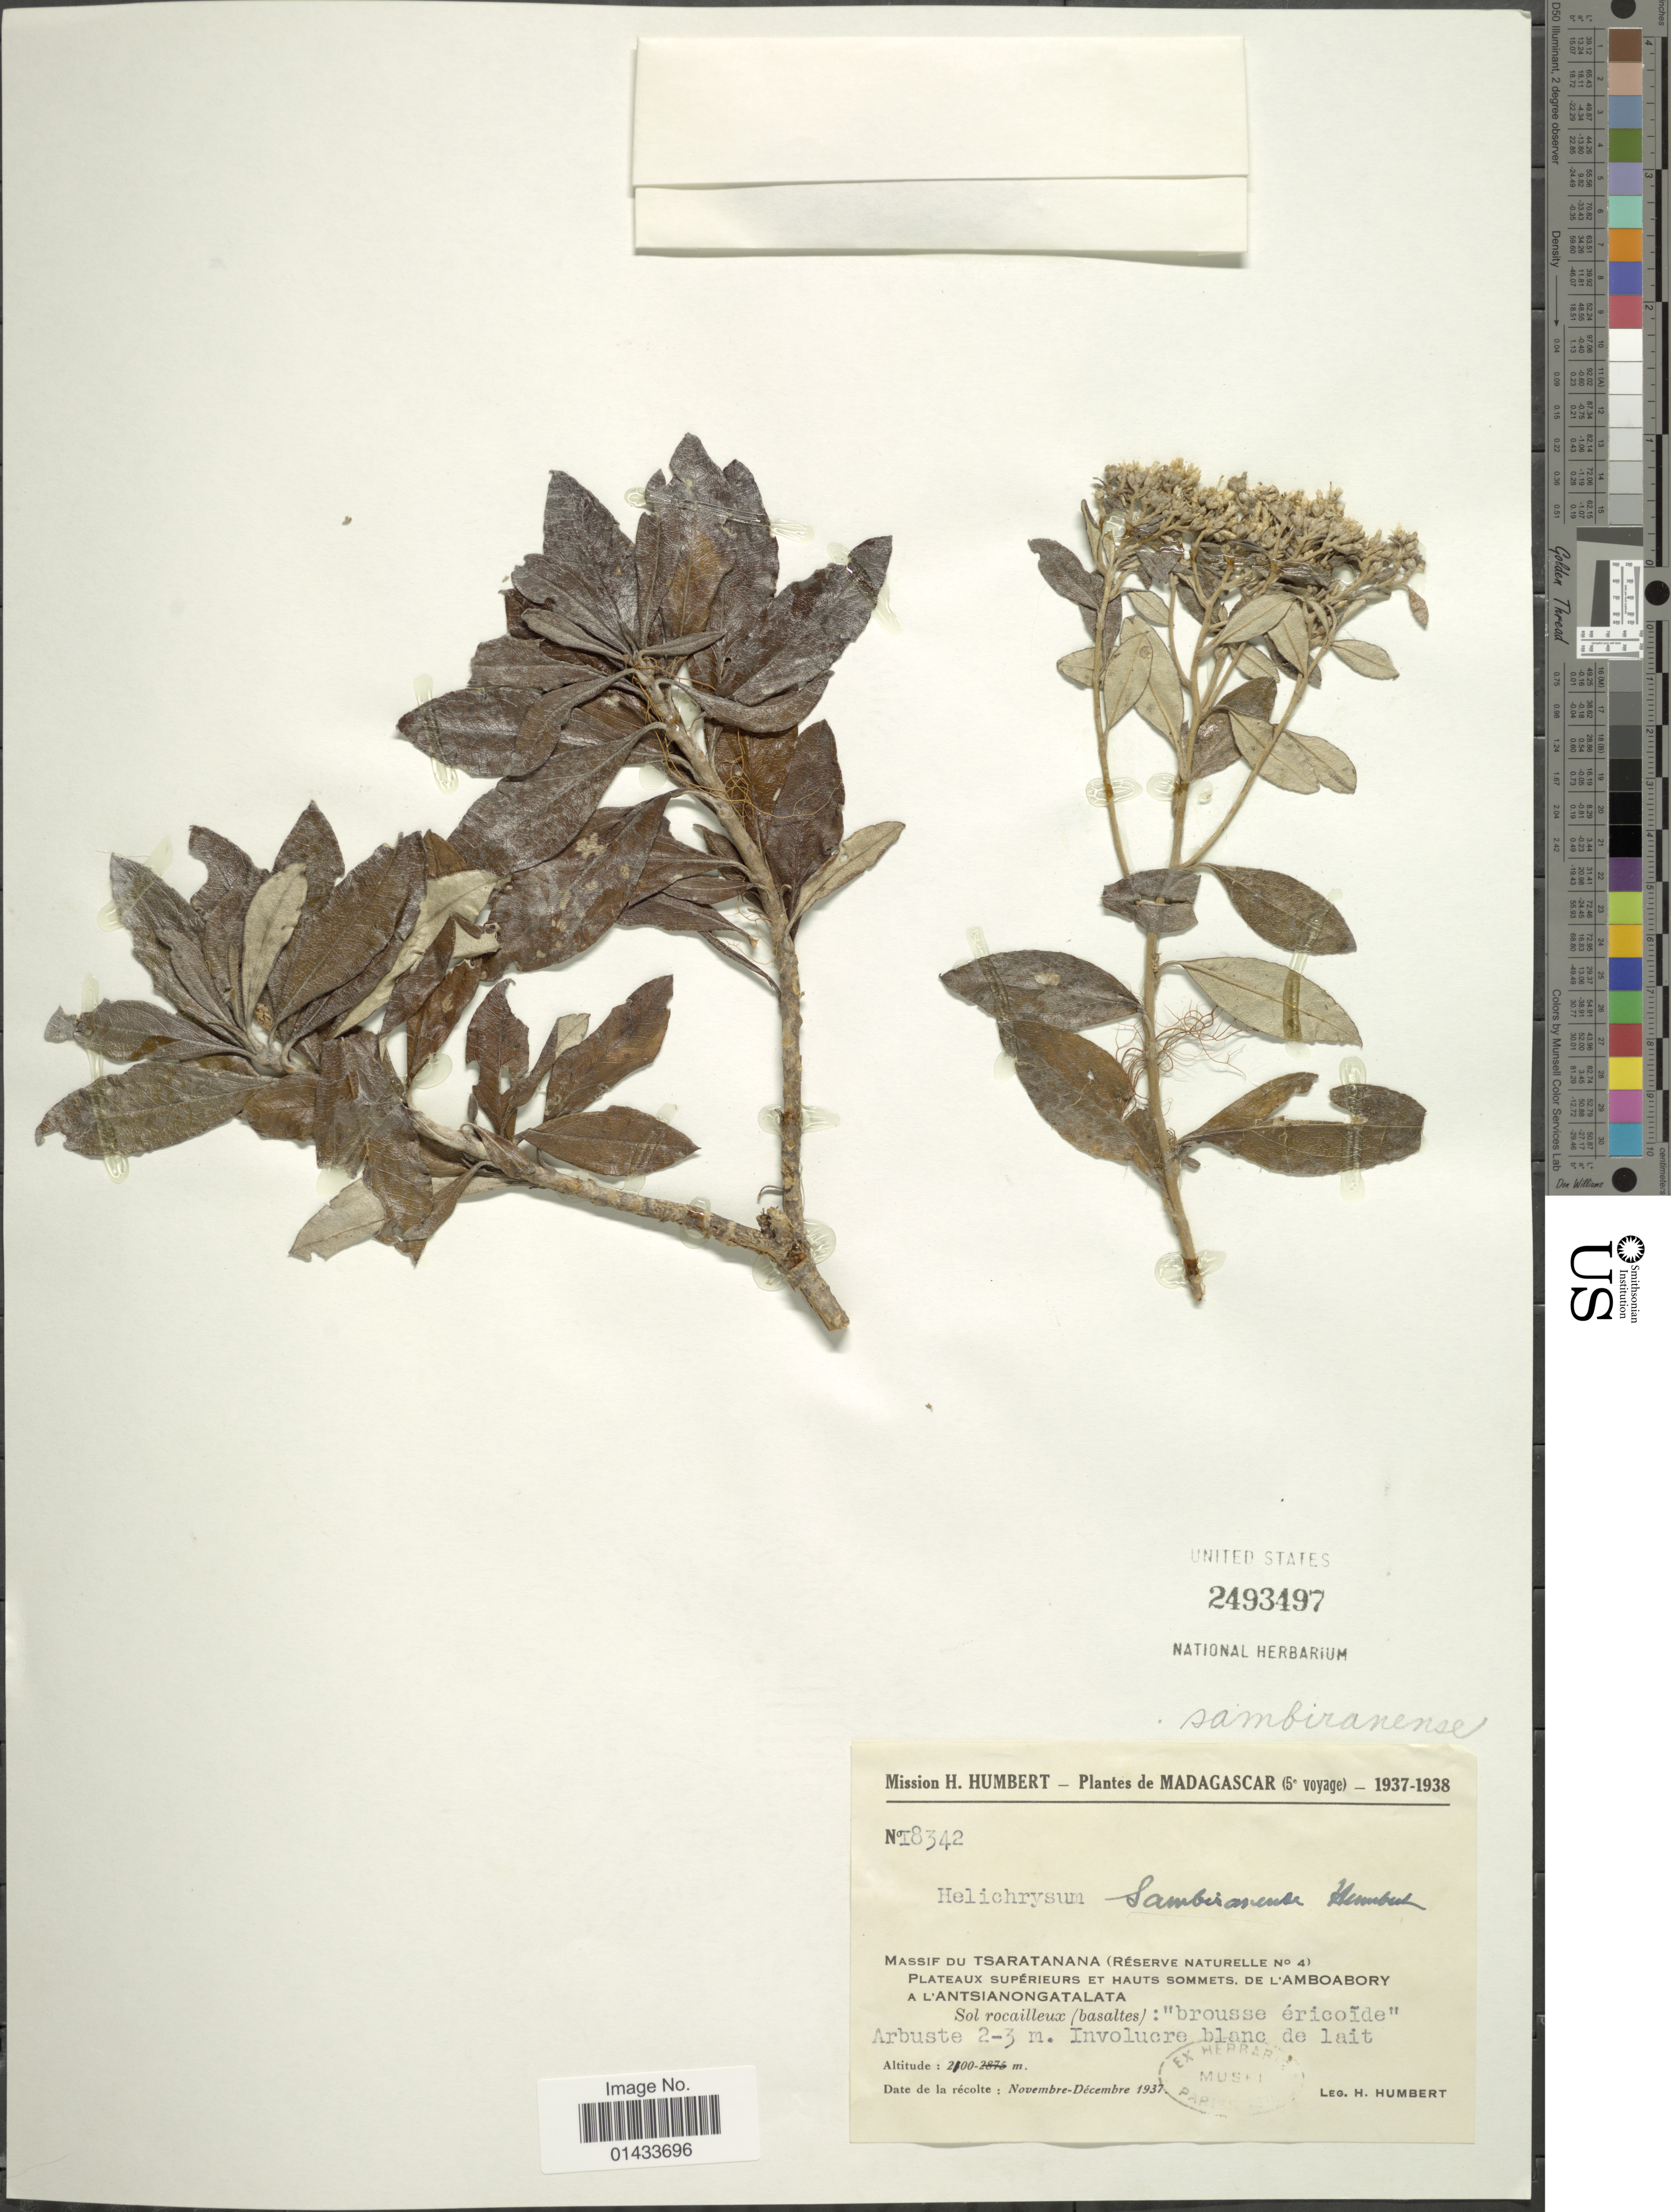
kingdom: Plantae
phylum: Tracheophyta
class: Magnoliopsida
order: Asterales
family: Asteraceae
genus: Helichrysum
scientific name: Helichrysum sambiranense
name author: Humbert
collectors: H. Humbert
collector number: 18342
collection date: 1937-11/1937-12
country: Madagascar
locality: Massif du Tsaratanana (Reserve Naturelle no.4), Plateaux Superieurs et Hauts Sommets, de L' Amboabory a l' Antsianongatalata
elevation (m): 2100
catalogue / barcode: US 2493497